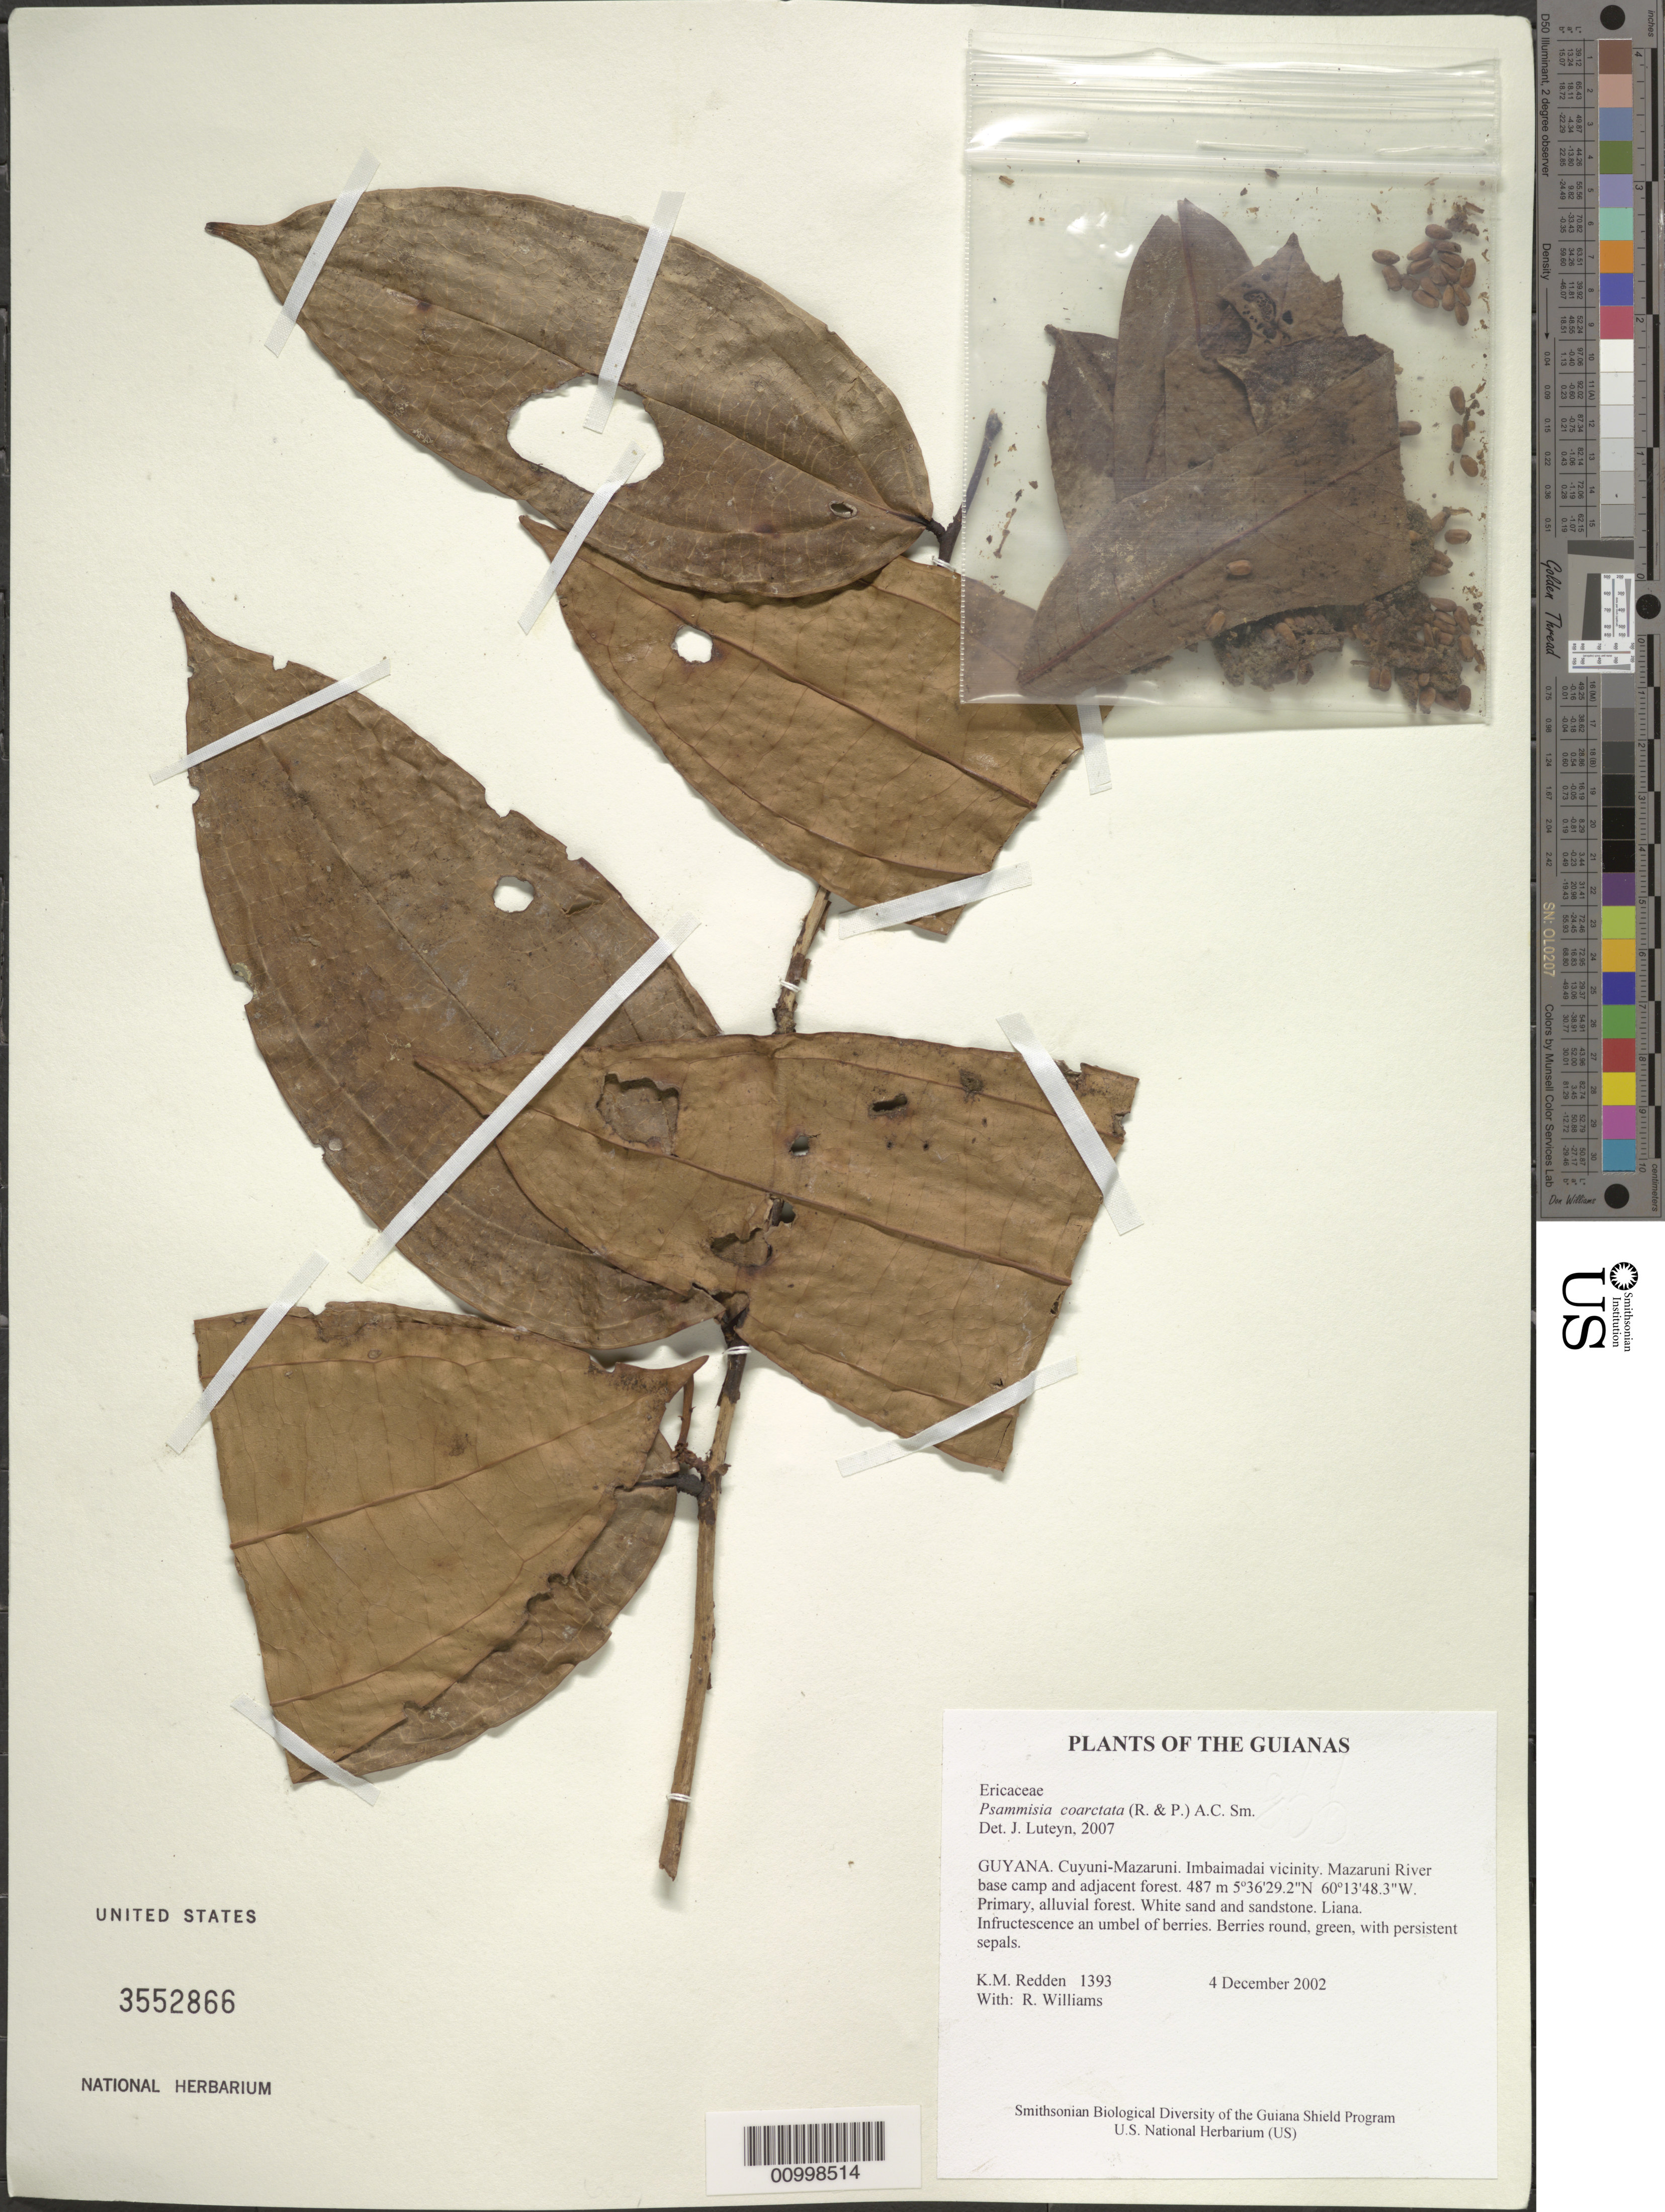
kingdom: Plantae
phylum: Tracheophyta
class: Magnoliopsida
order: Ericales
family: Ericaceae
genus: Psammisia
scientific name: Psammisia coarctata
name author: (Ruiz & Pav.) A.C. Sm.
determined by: Luteyn, J. L.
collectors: K. M. Redden & R. Williams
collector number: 1393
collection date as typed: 4 December 2002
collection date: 2002-12-04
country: Guyana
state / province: Cuyuni-Mazaruni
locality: Imbaimadai vicinity. Mazaruni River base camp and adjacent forest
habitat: Primary, alluvial forest. White sand and sandstone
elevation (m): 487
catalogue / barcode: US 3552866